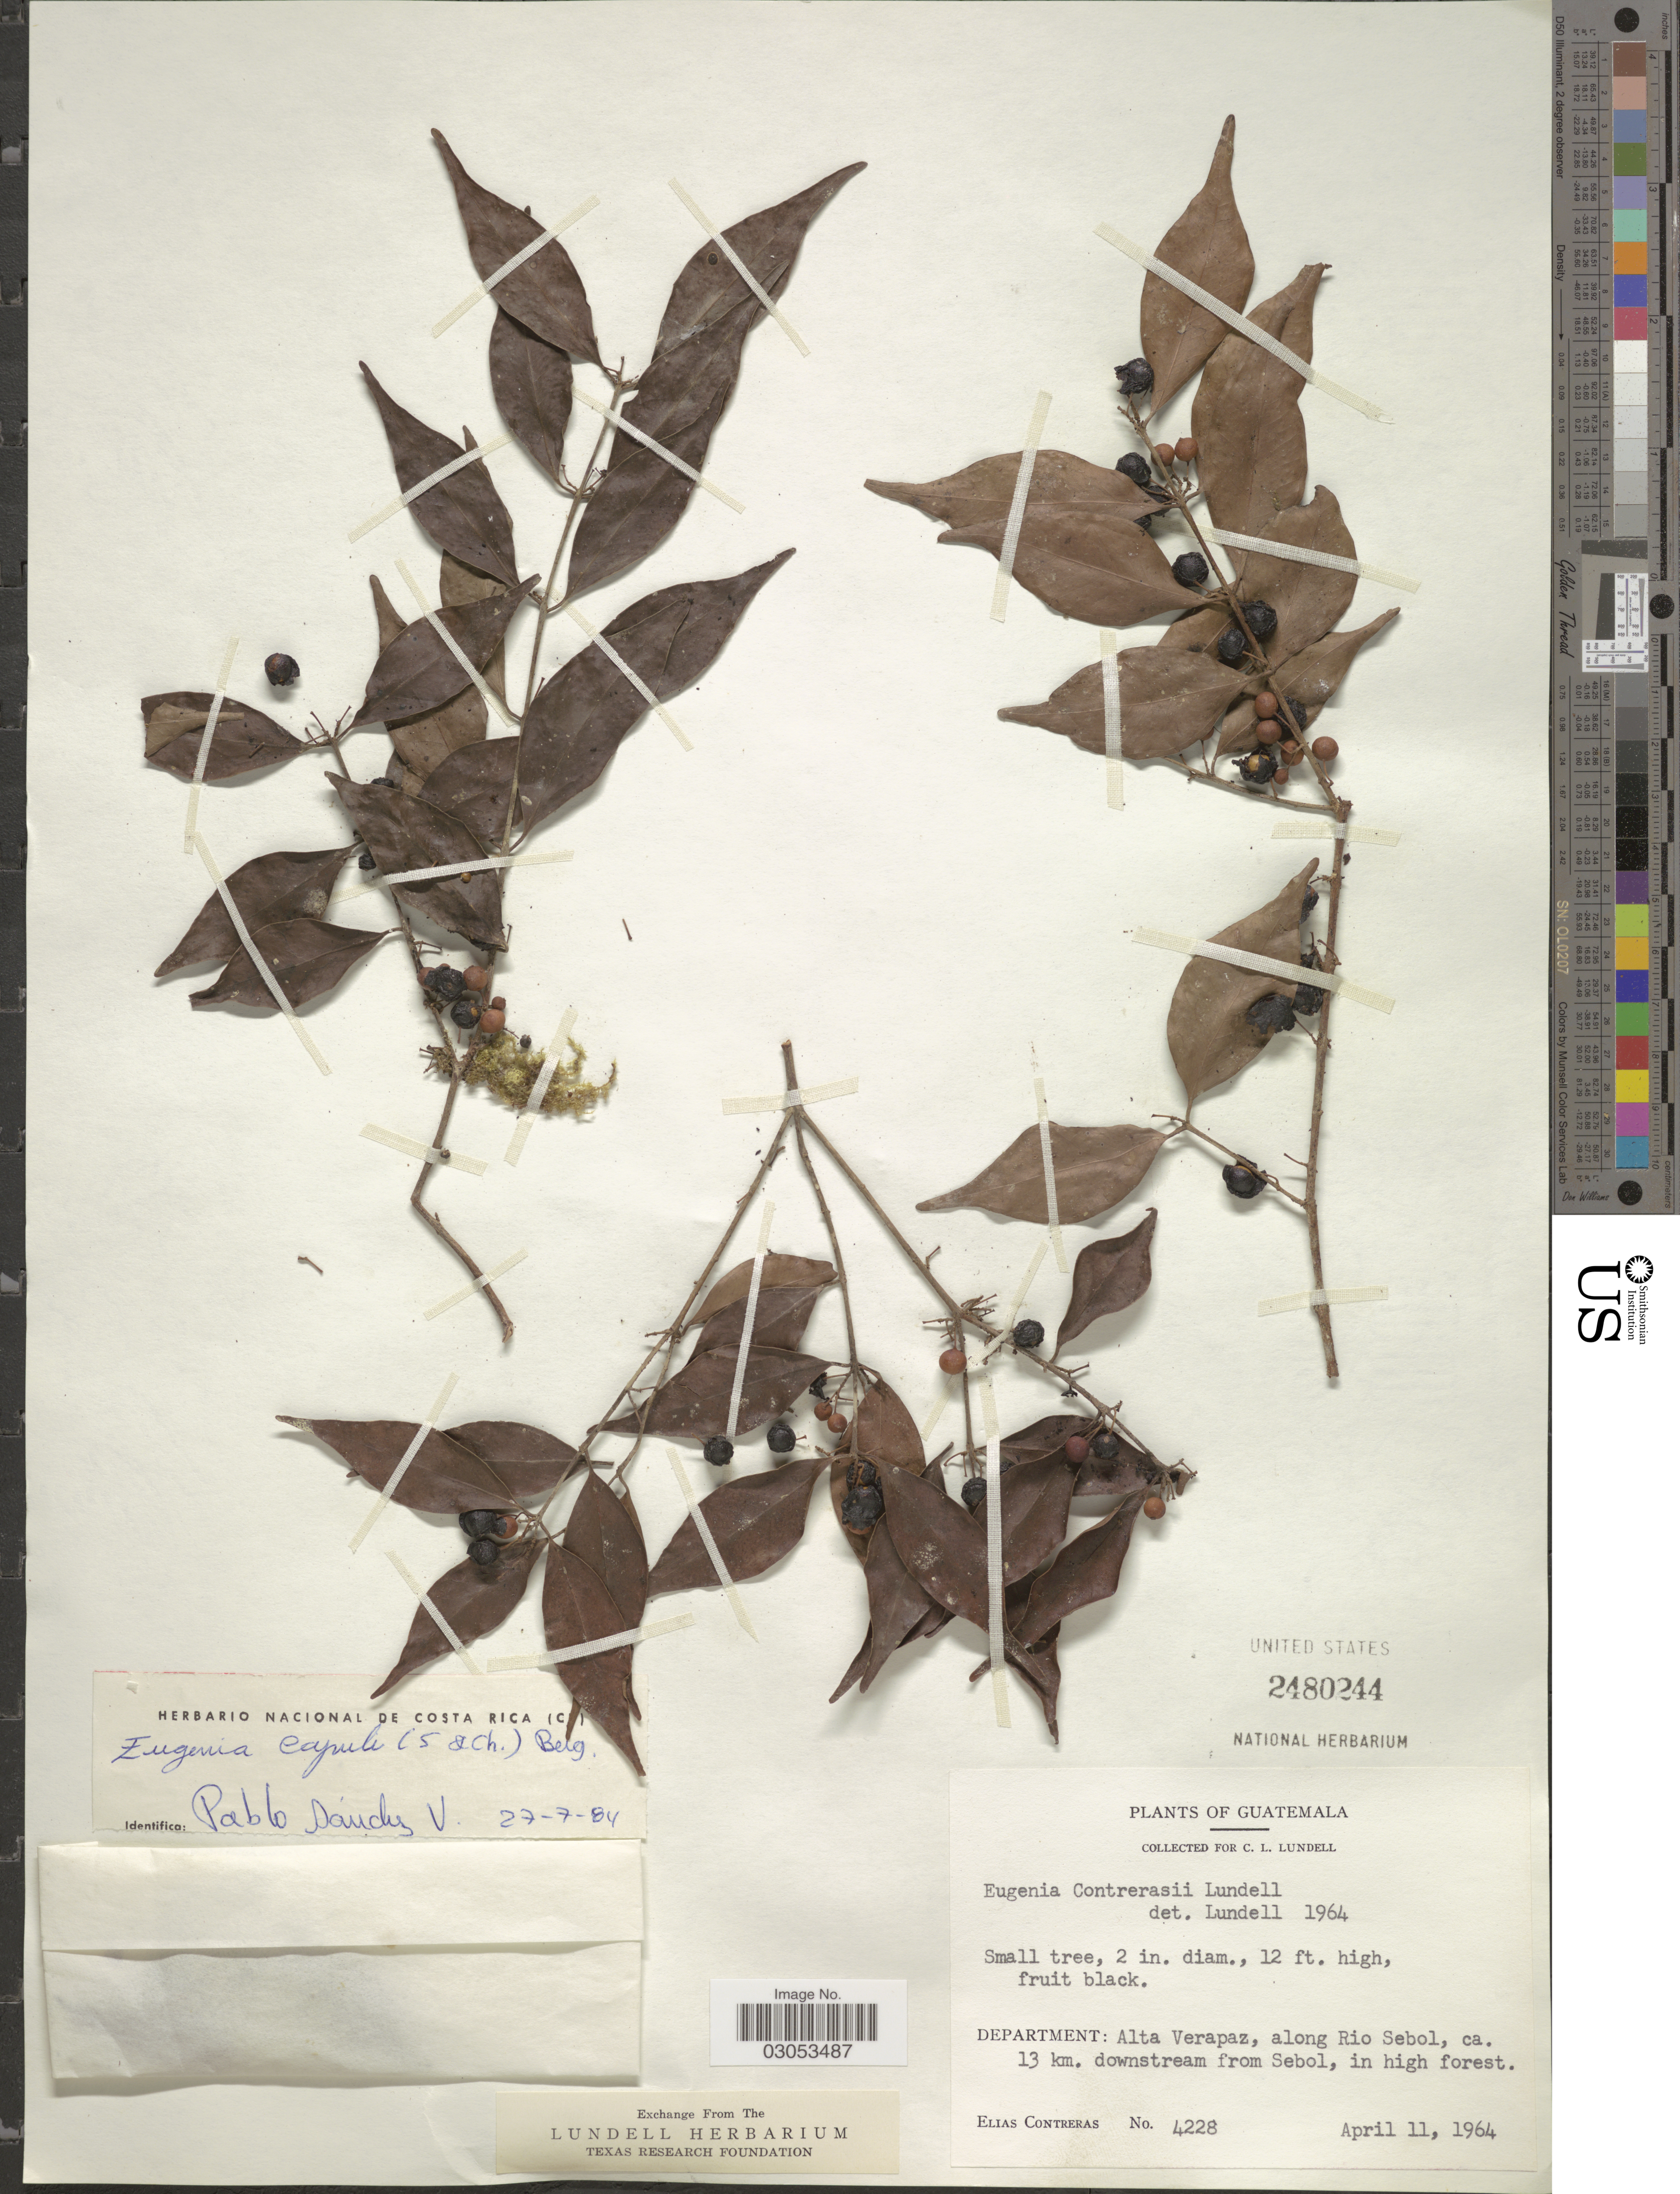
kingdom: Plantae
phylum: Tracheophyta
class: Magnoliopsida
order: Myrtales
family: Myrtaceae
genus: Eugenia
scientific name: Eugenia capuli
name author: (Schltdl. & Cham.) Hook. & Arn.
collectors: E. Contreras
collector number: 4228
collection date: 1964-04-11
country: Guatemala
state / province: Alta Verapaz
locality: Department: Alta Verapaz, along Rio Sebol, ca. 13 km. downstream from Sebol.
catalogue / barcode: US 2480244